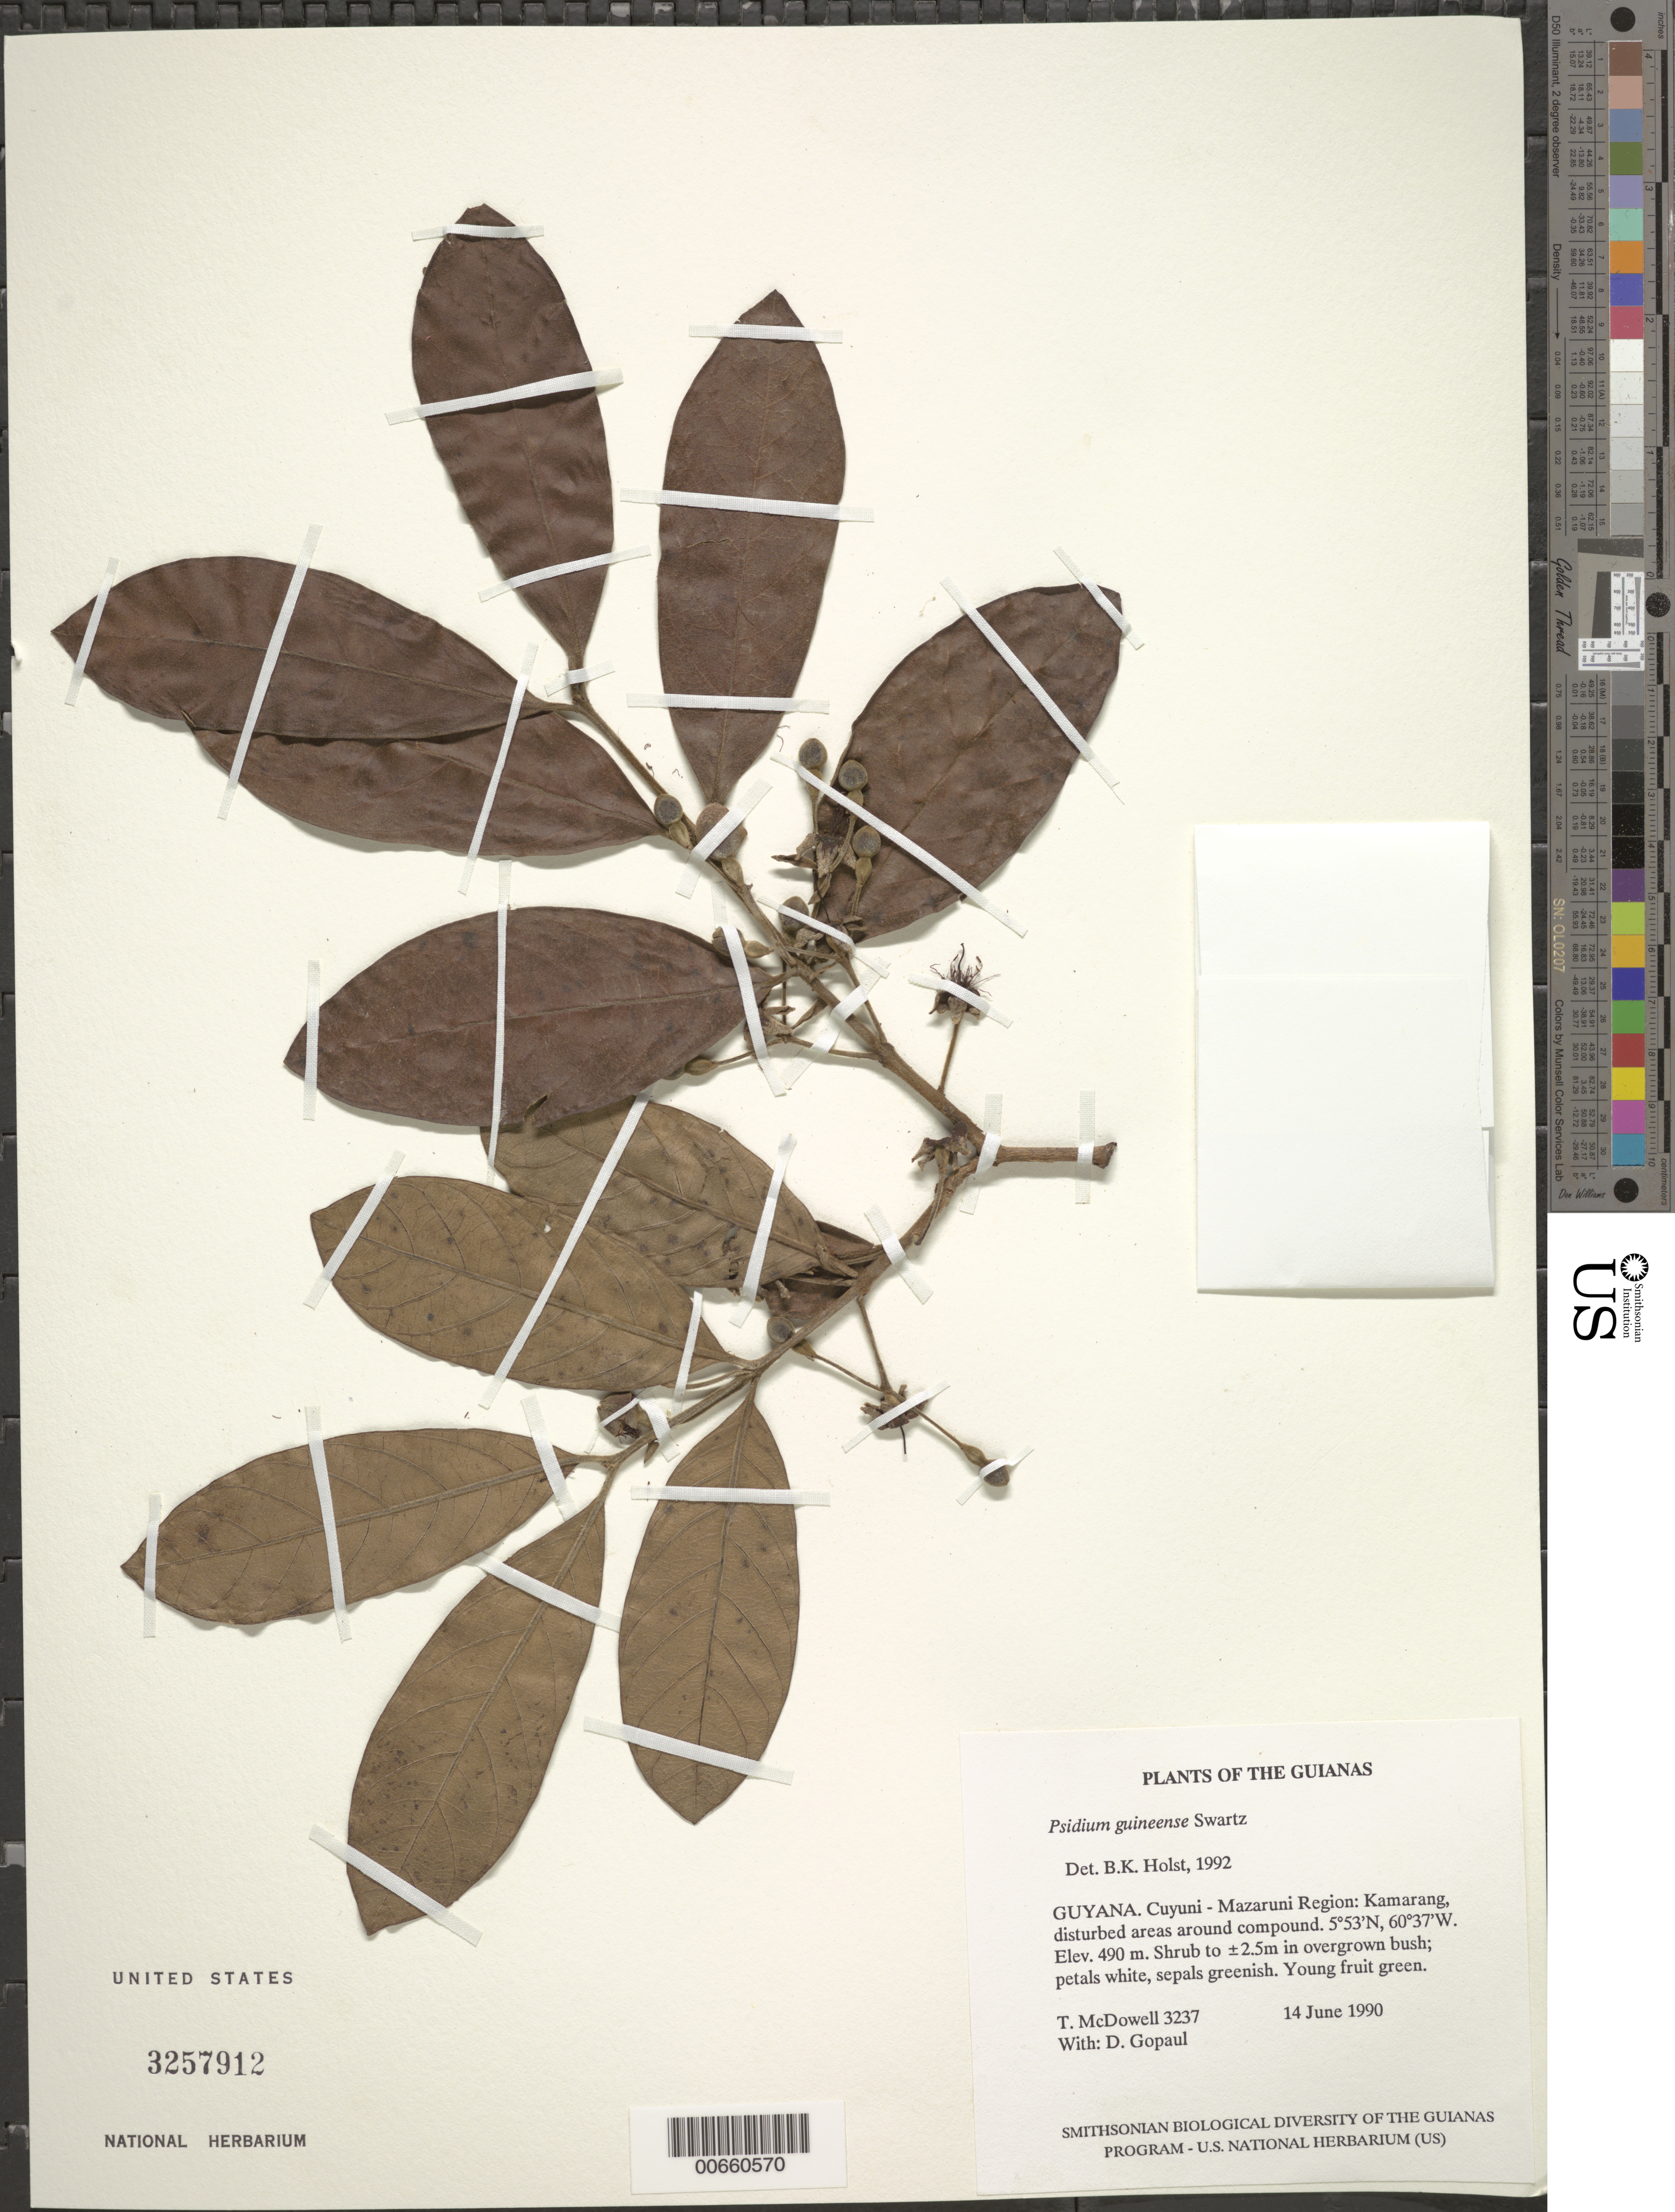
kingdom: Plantae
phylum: Tracheophyta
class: Magnoliopsida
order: Myrtales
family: Myrtaceae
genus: Psidium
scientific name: Psidium guineense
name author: Sw.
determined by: Holst, Bruce K.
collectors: T. McDowell & D. Gopaul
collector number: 3237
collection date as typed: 14 June 1990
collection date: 1990-06-14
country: Guyana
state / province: Cuyuni-Mazaruni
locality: Kamarang, around compound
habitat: Disturbed areas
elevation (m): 490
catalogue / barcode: US 3257912